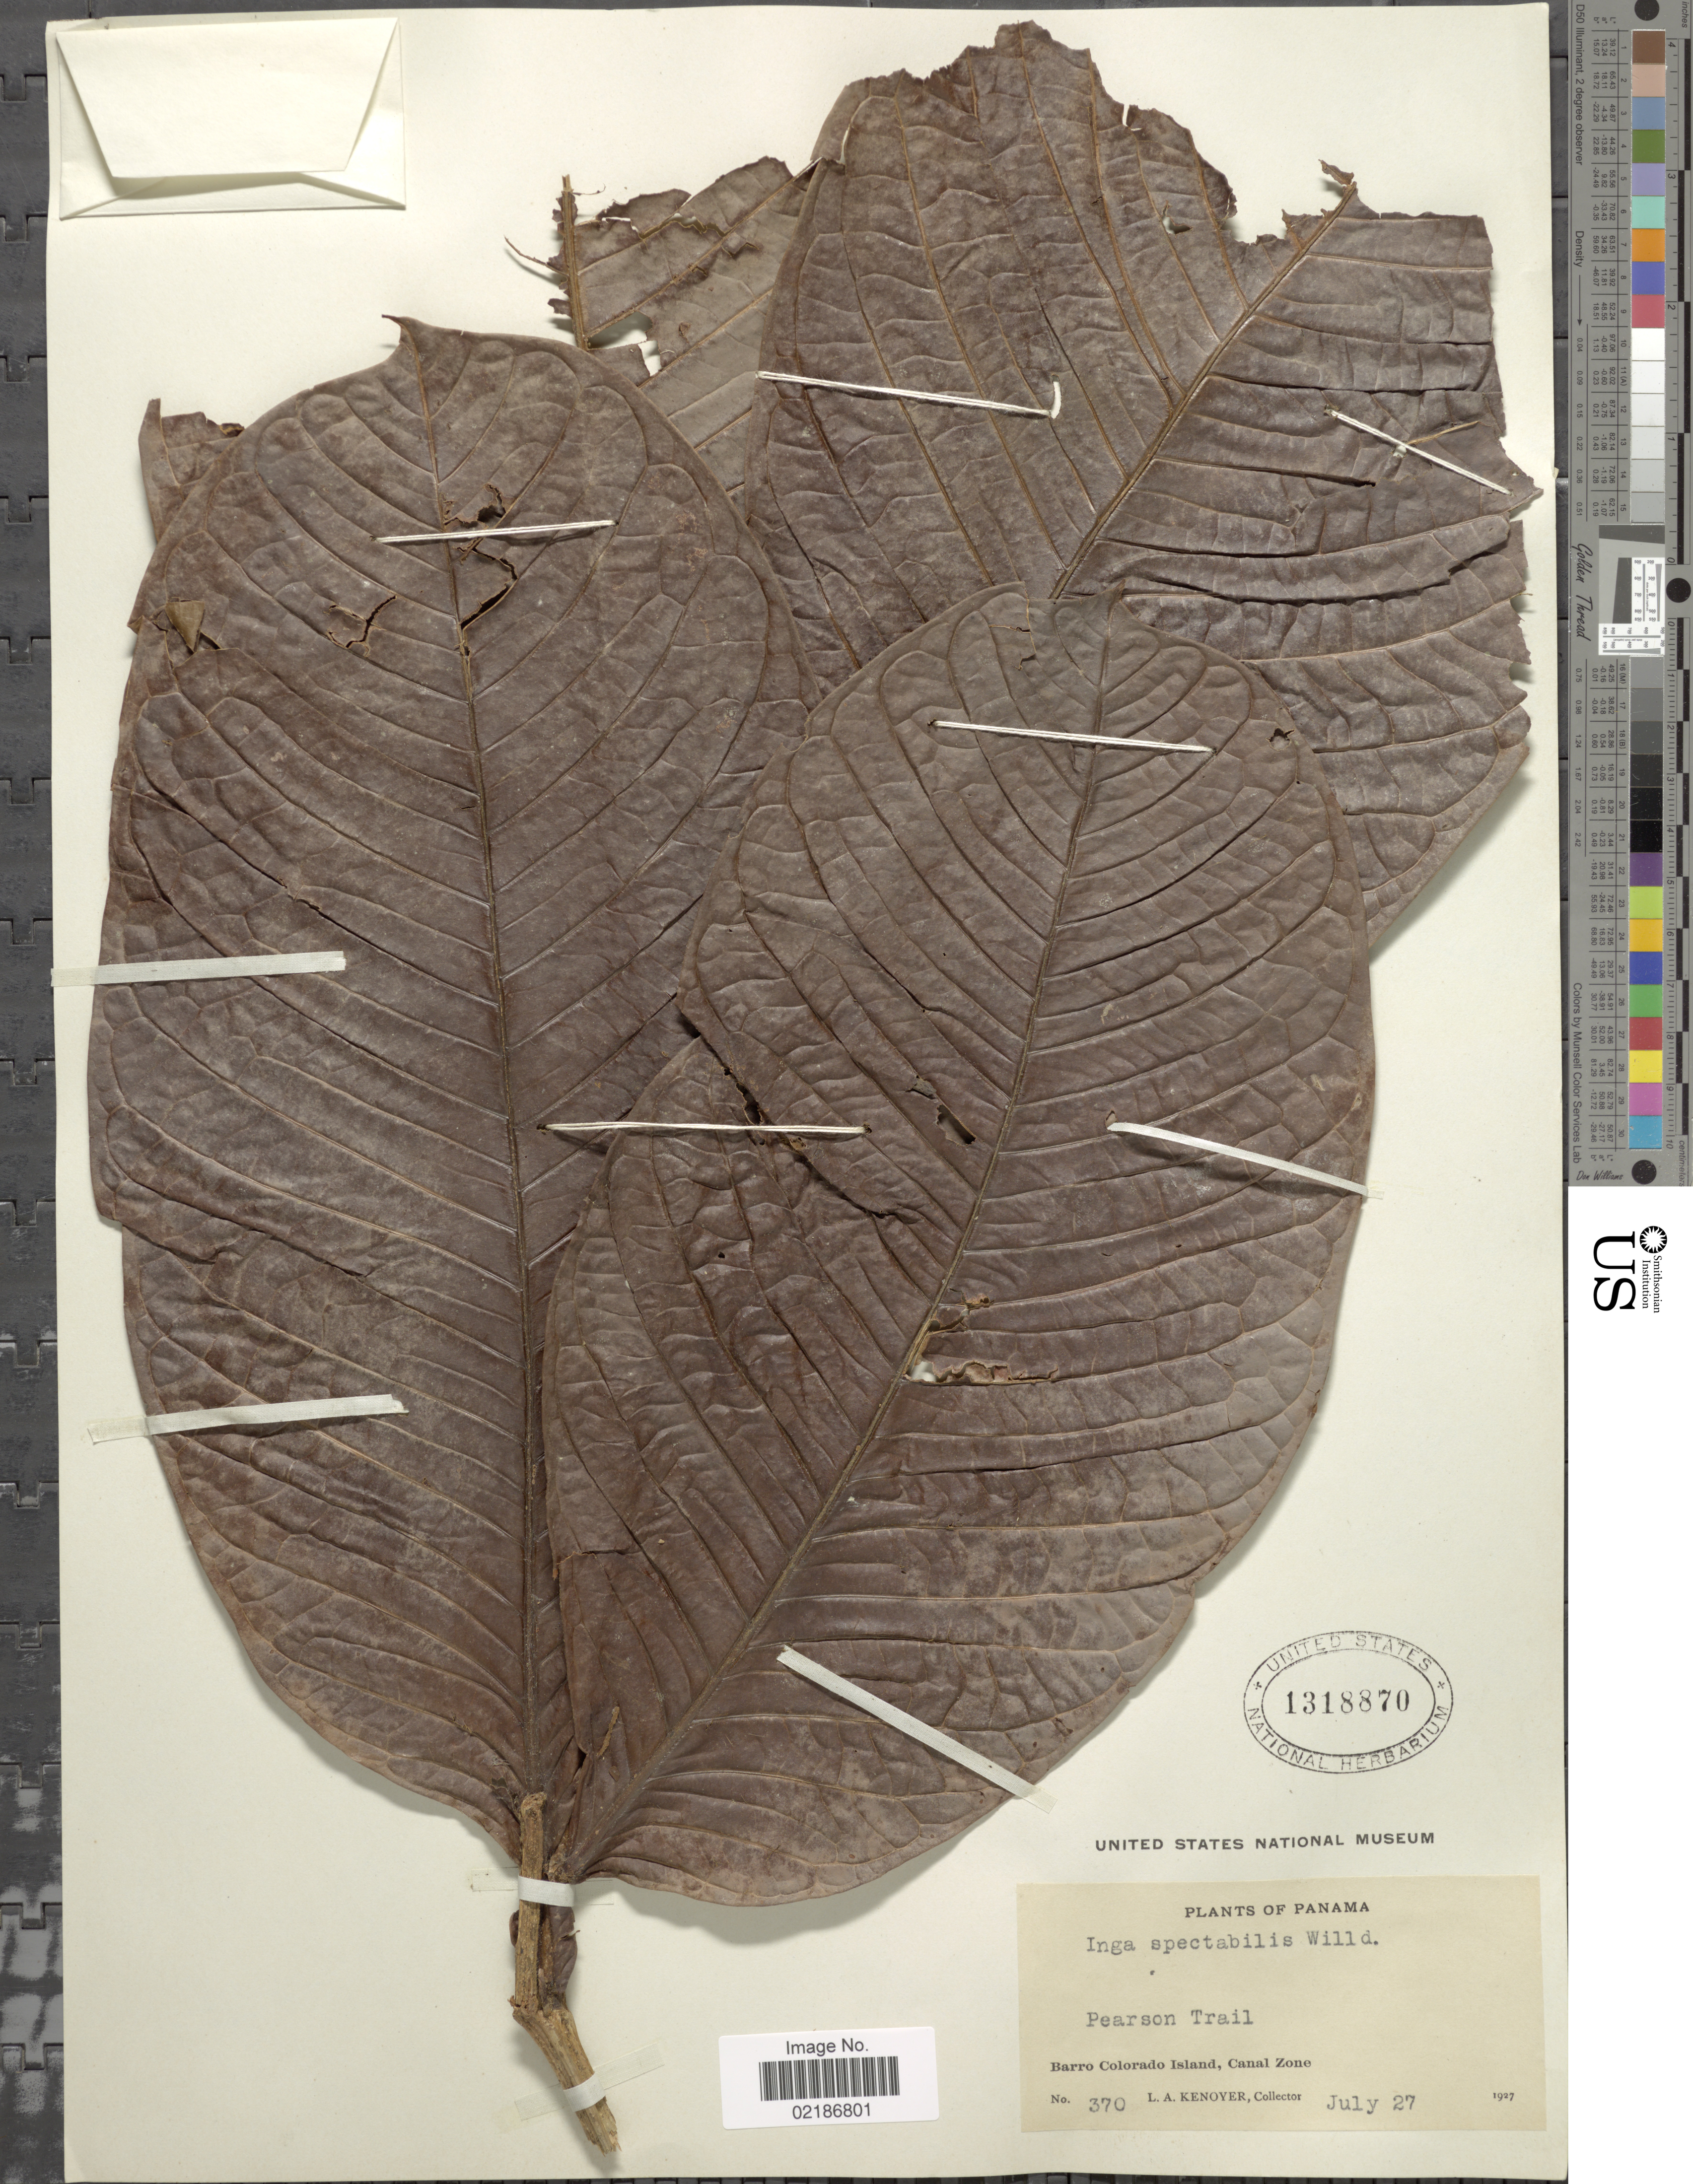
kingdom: Plantae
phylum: Tracheophyta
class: Magnoliopsida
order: Fabales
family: Fabaceae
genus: Inga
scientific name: Inga spectabilis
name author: (Vahl) Willd.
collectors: L. A. Kenoyer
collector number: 370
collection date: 1927-07-27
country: Panama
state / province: Panamá Oeste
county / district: Canal Zone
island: Barro Colorado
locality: Barro Colorado Island, Canal Zone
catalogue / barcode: US 1318870